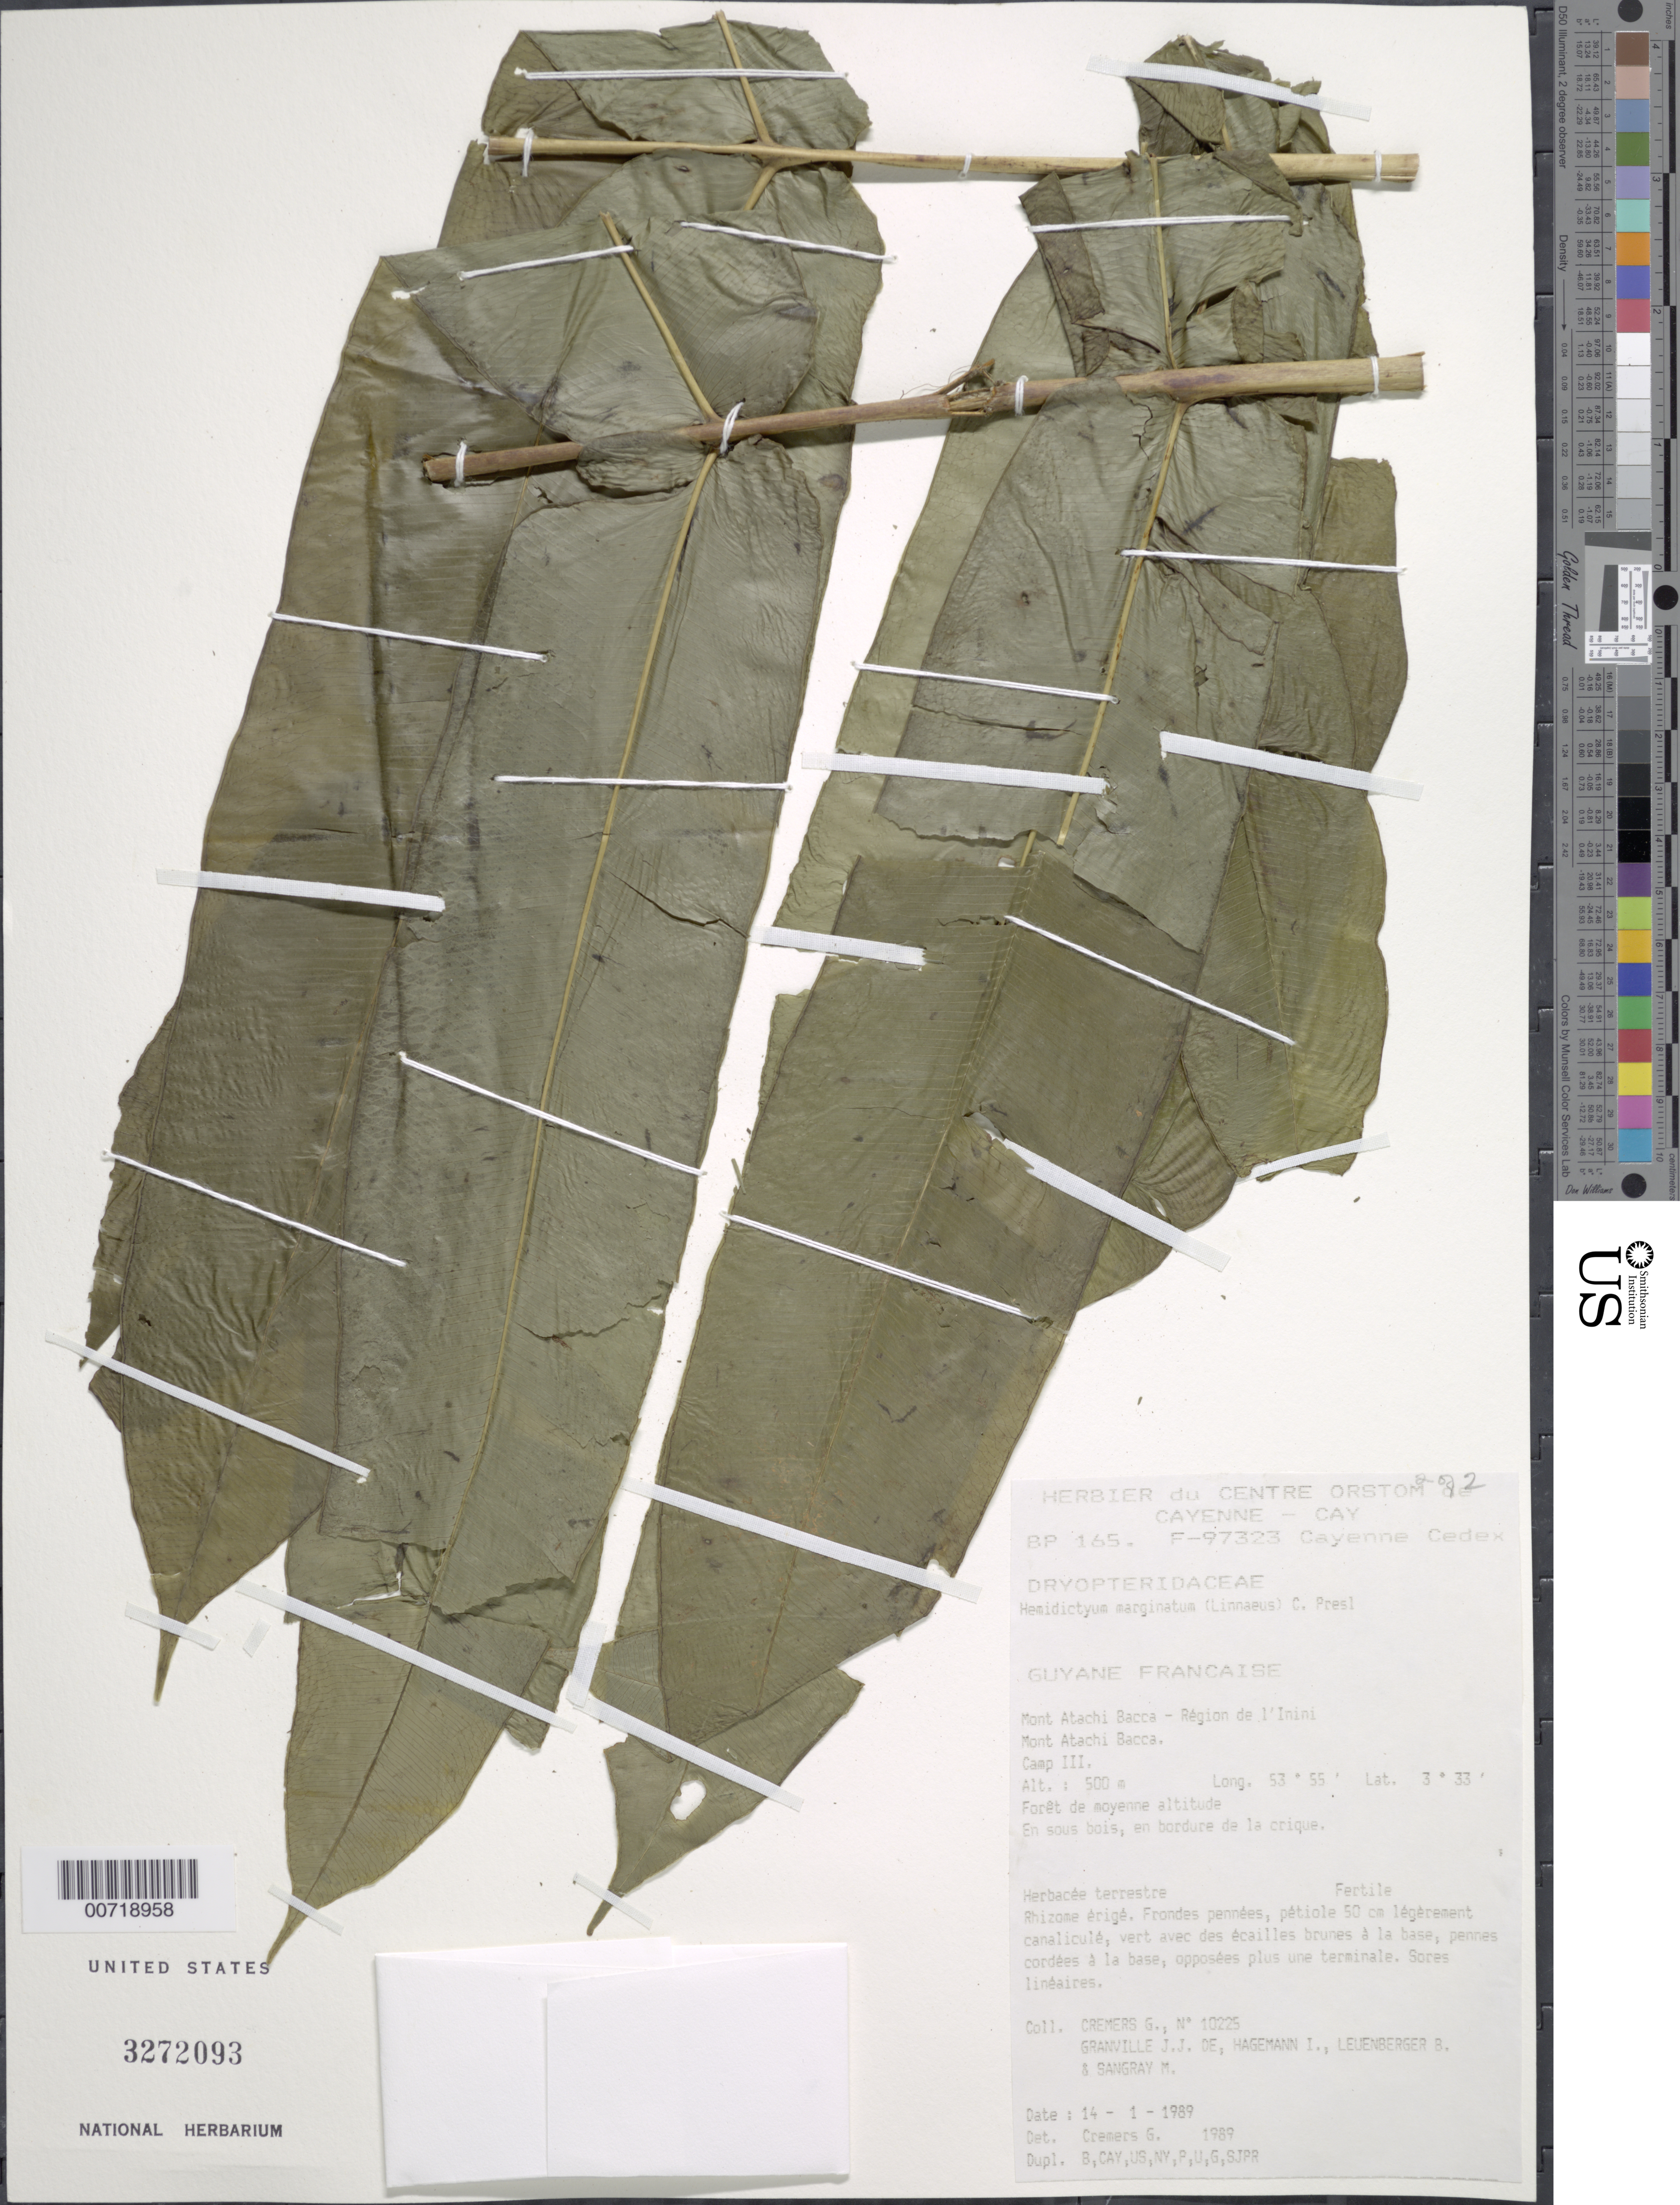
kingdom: Plantae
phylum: Tracheophyta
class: Polypodiopsida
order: Polypodiales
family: Hemidictyaceae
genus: Hemidictyum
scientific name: Hemidictyum marginatum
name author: (L.) C. Presl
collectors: G. Cremers, J.-J. de Granville, I. Hagemann, B. Leuenberger & M. Sangray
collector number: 10225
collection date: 1989-01-14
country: French Guiana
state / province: Inini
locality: Mont Atachi Bacca-Region de l'Inini. Mont Atachi Bacca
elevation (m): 500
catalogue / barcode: US 3272093